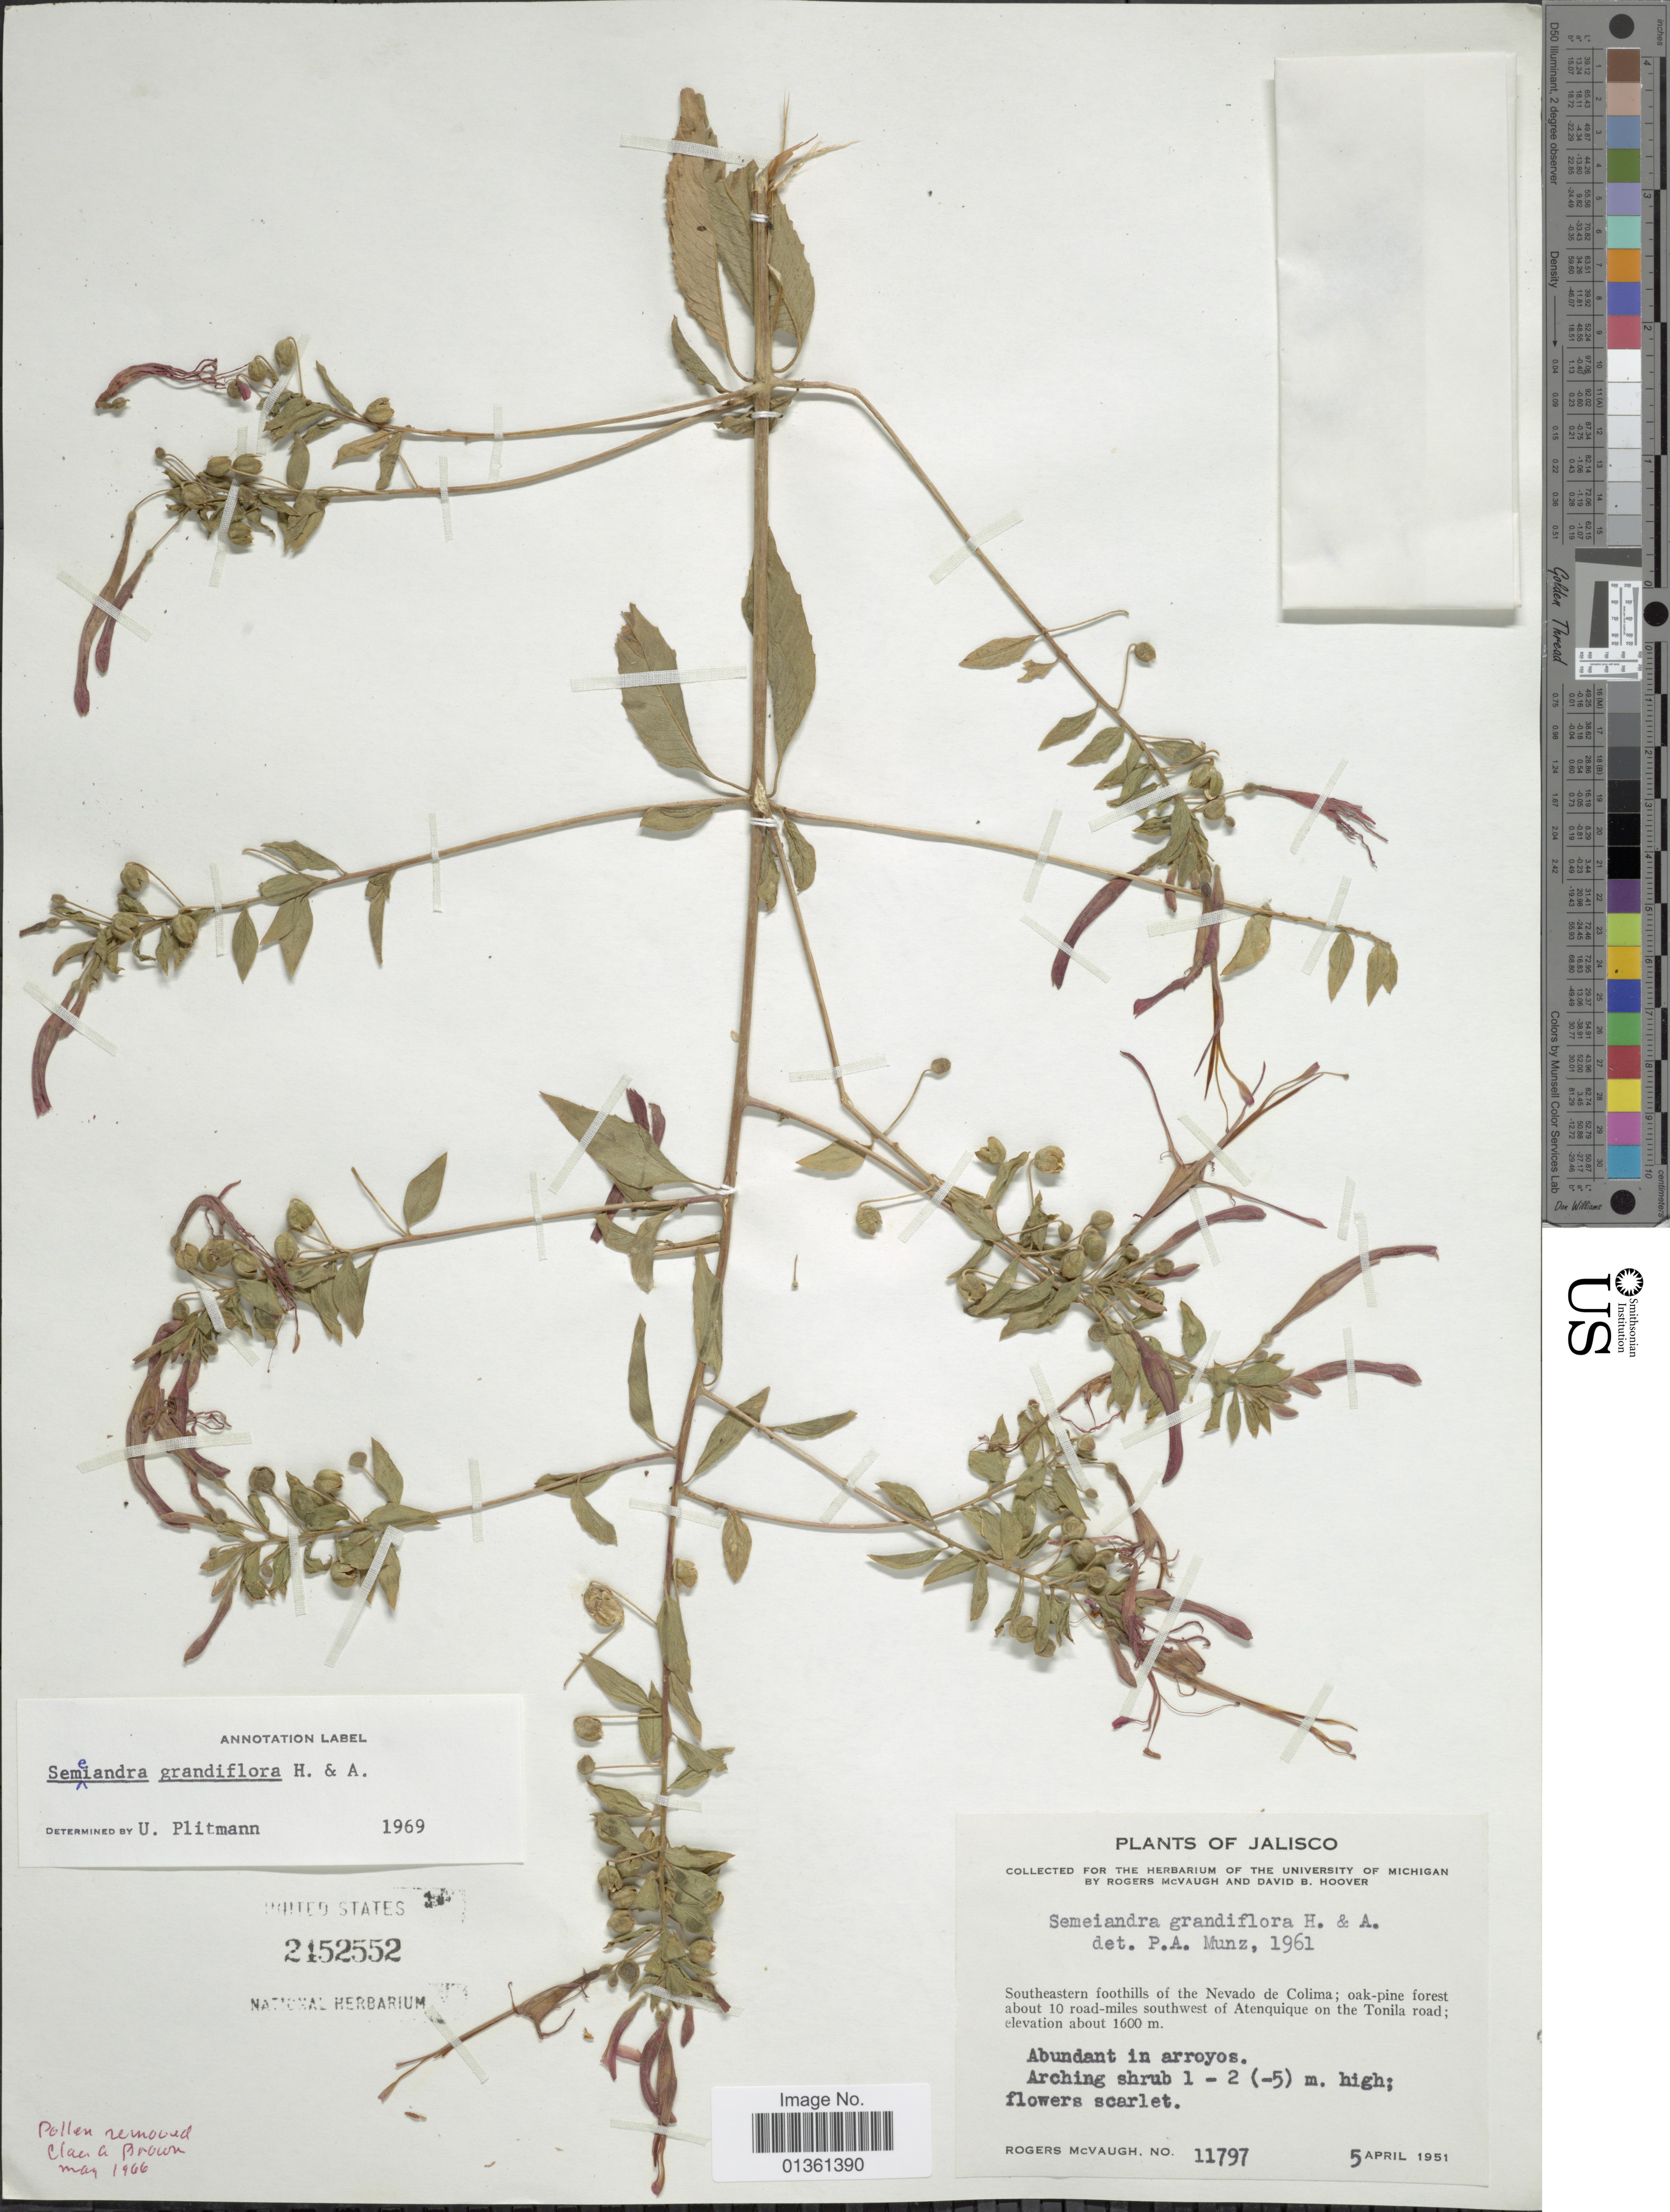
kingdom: Plantae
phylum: Tracheophyta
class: Magnoliopsida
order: Myrtales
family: Onagraceae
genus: Lopezia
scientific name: Lopezia semeiandra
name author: Plitmann et al.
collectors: R. McVaugh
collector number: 11797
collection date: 1951-04-05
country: Mexico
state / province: Jalisco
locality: Southeastern foothills of the Nevado de Colima; oak-pine forest about 10 road-miles southwest of Atenquique on the Tonila road.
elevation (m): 1600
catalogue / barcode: US 2452552